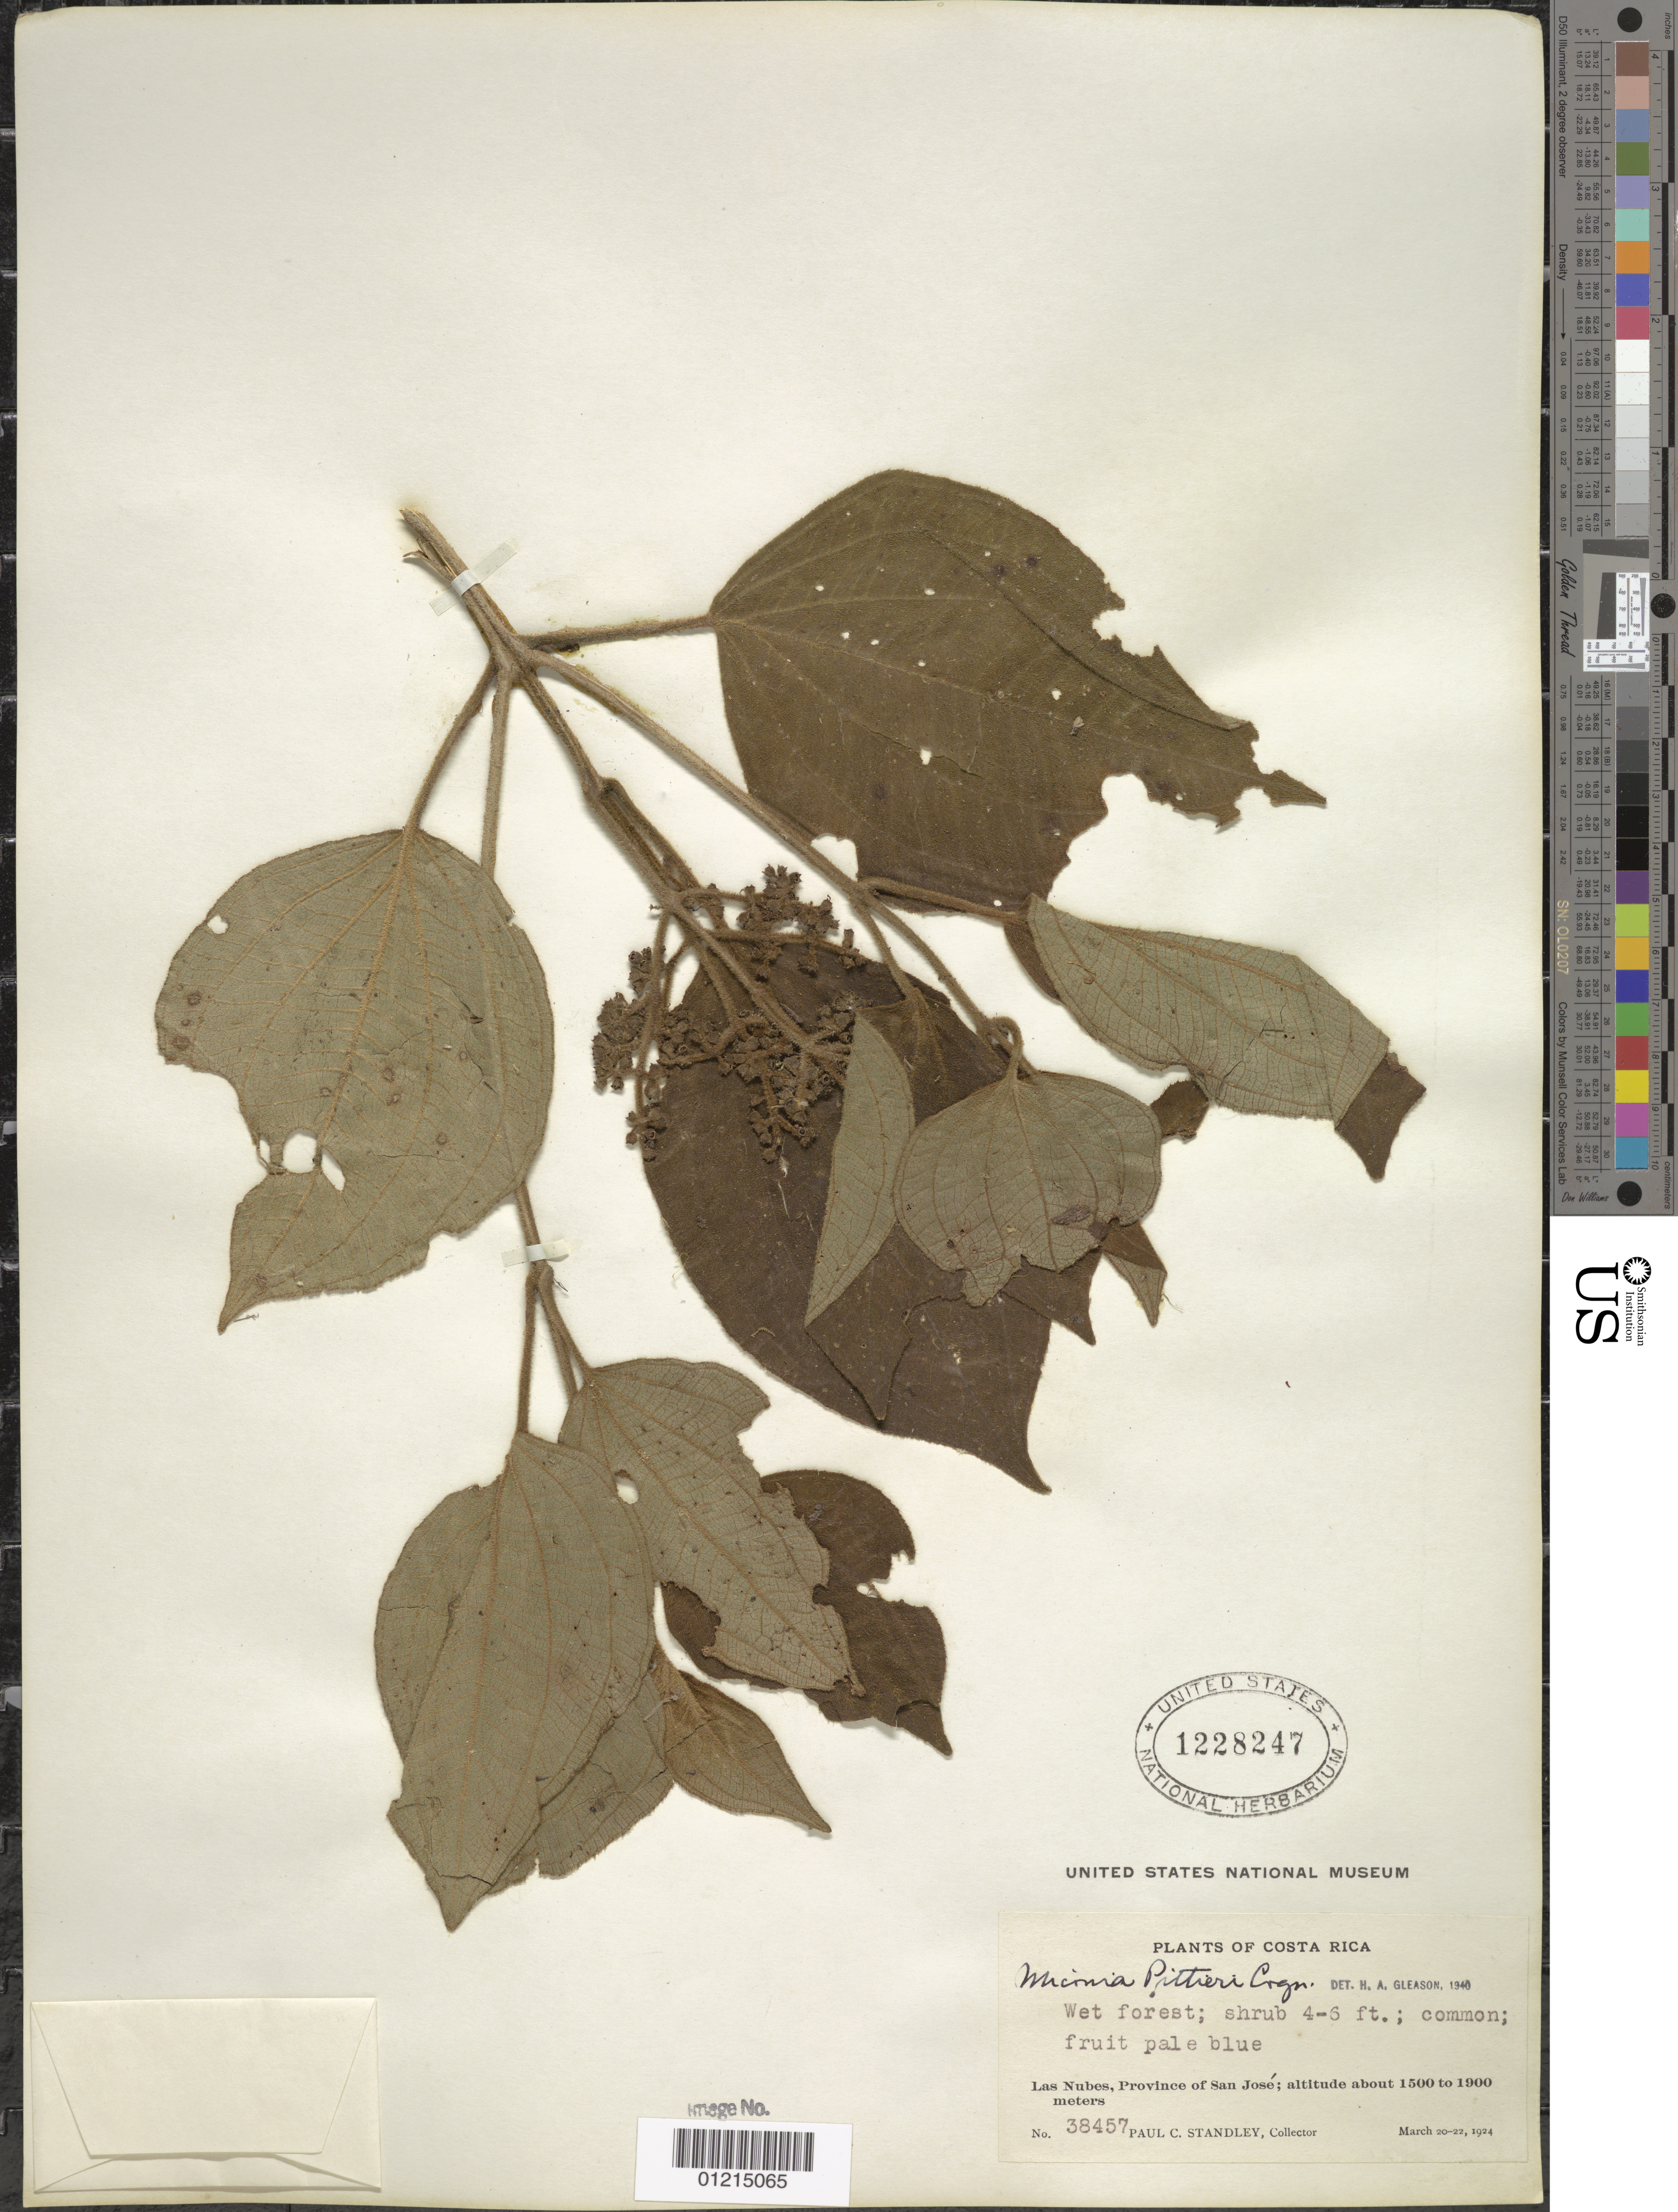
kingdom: Plantae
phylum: Tracheophyta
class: Magnoliopsida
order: Myrtales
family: Melastomataceae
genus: Miconia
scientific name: Miconia pittieri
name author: Cogn. in A. DC.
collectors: P. C. Standley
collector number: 38457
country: Costa Rica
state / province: San José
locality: Las Nubes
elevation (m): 1500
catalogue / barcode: US 1228247